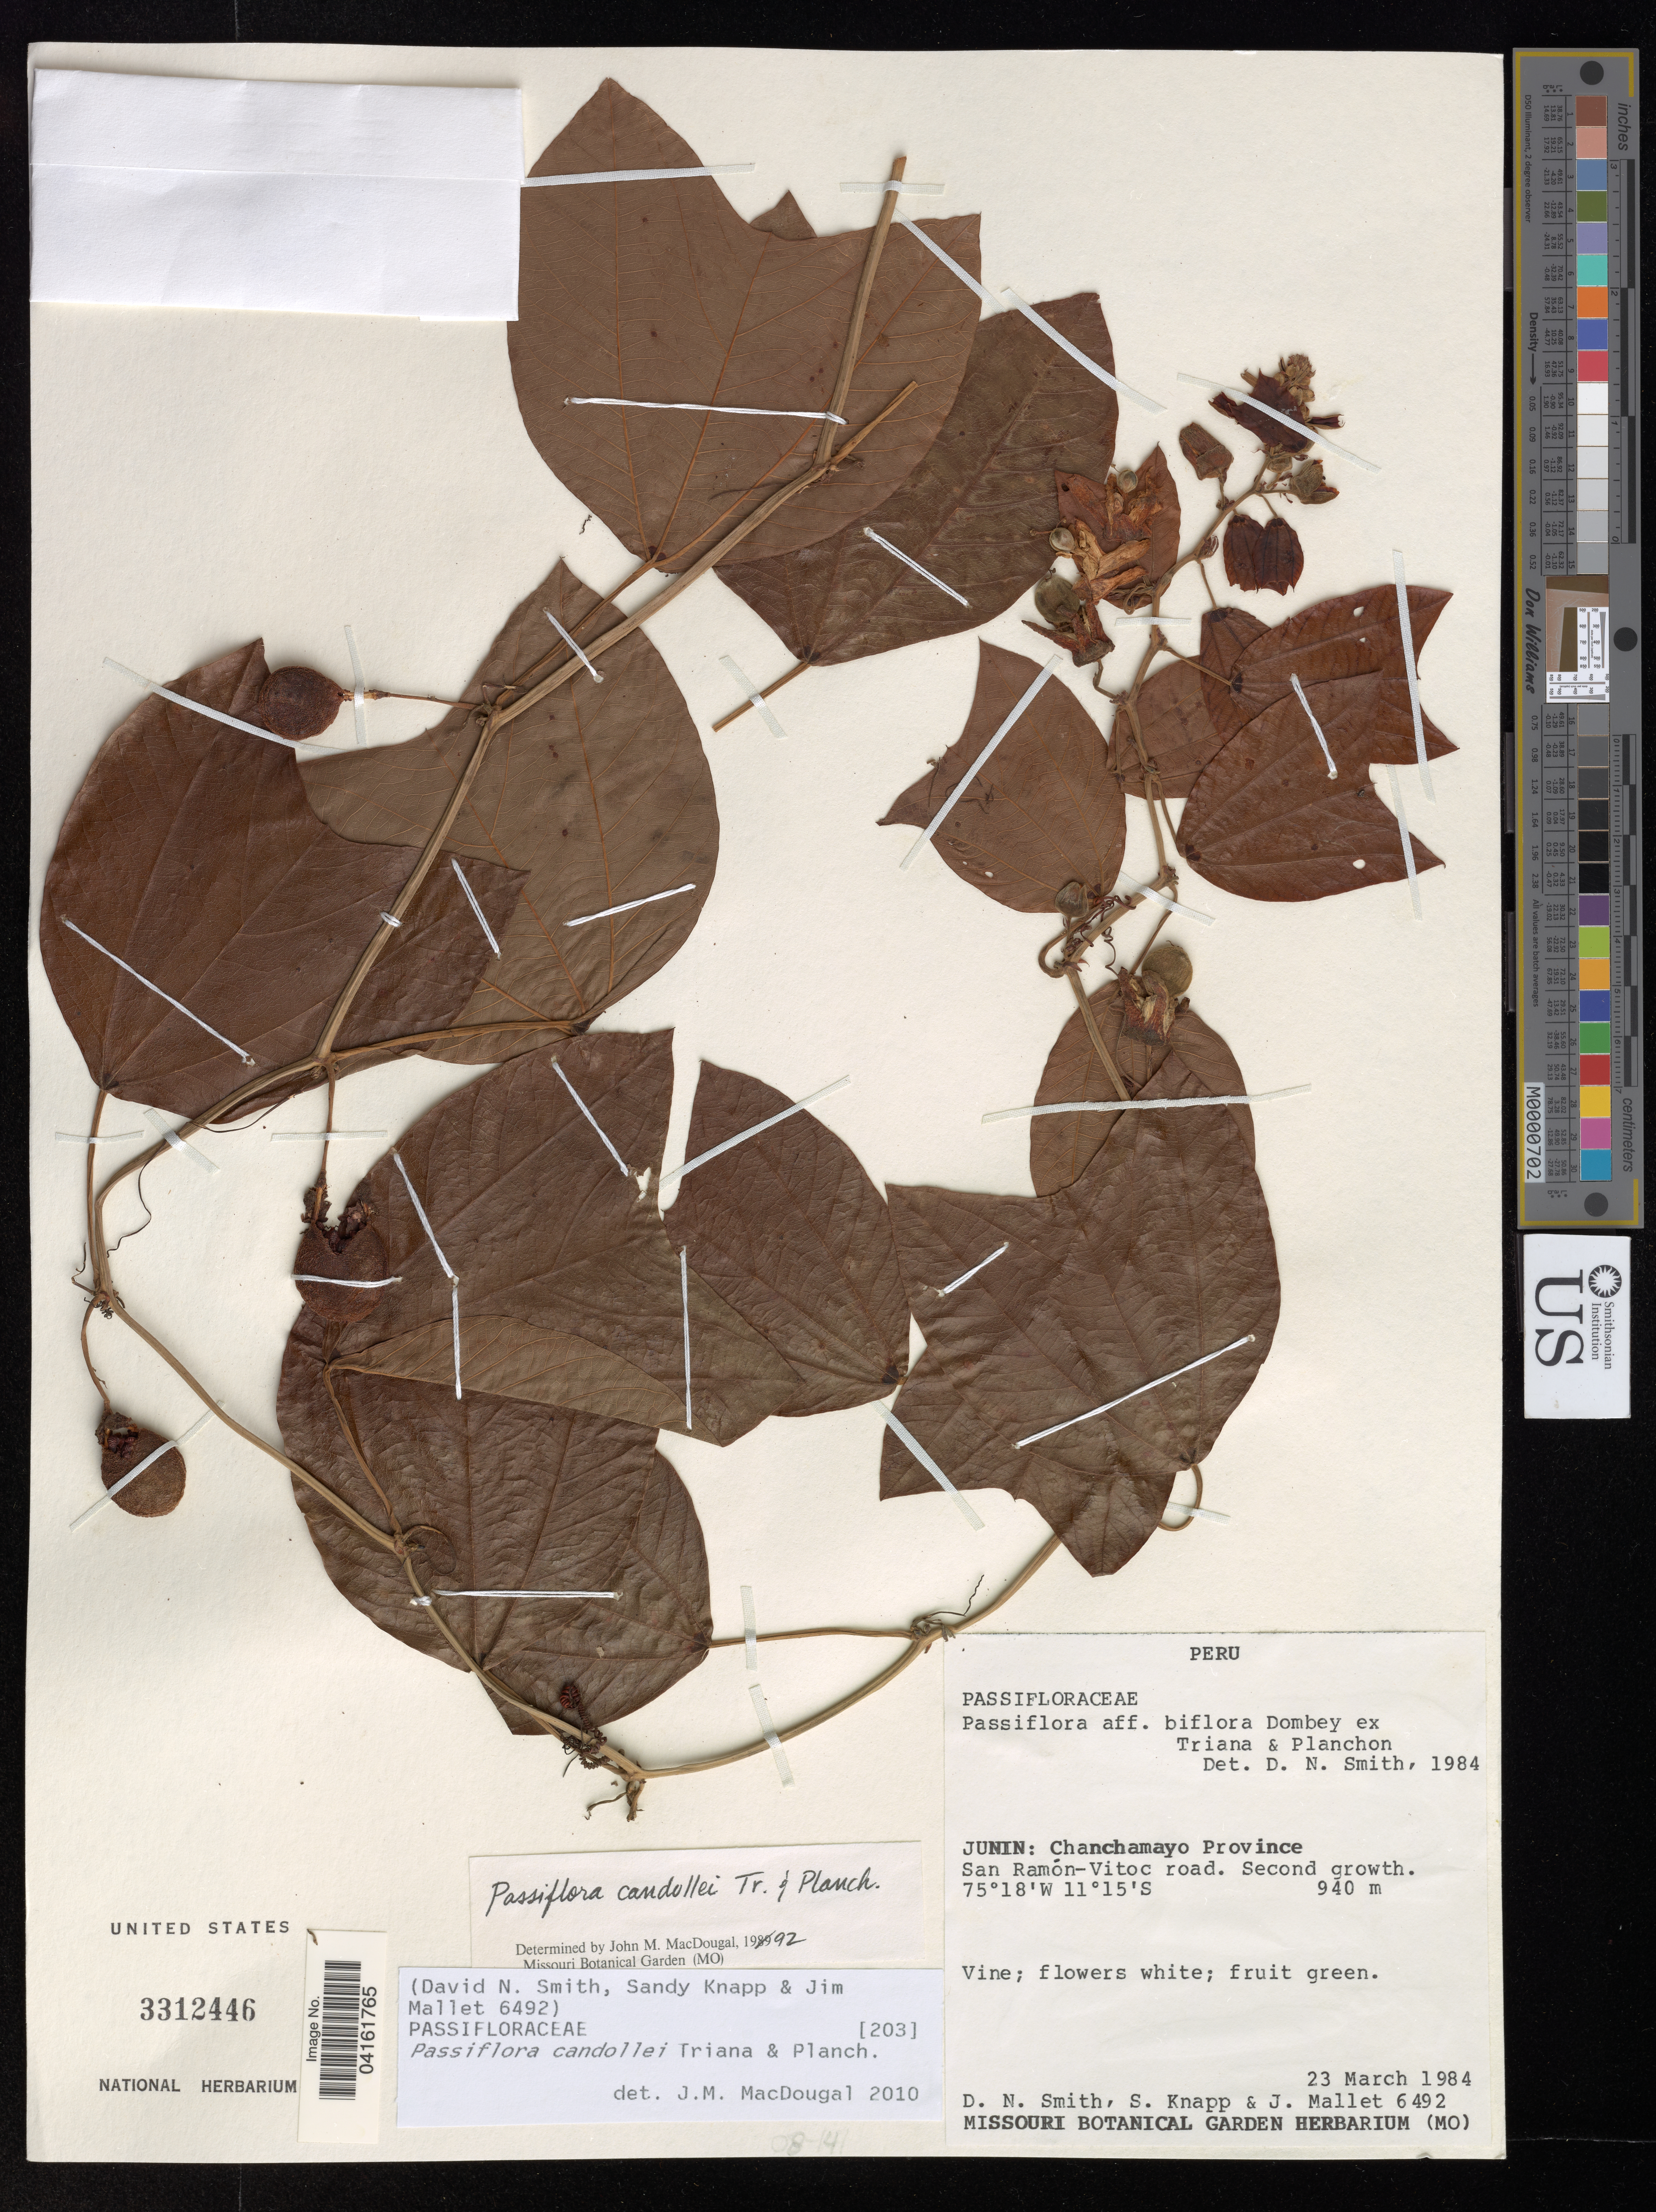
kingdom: Plantae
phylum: Tracheophyta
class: Magnoliopsida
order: Malpighiales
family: Passifloraceae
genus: Passiflora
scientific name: Passiflora candollei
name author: Triana & Planch.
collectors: D. Smith, S. Knapp & J. Mallet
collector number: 6492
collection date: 1984-03-23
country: Peru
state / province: Junin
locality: Chanchamayo Province. San Ramón-Vitoc road.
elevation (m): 940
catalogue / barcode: US 3312446